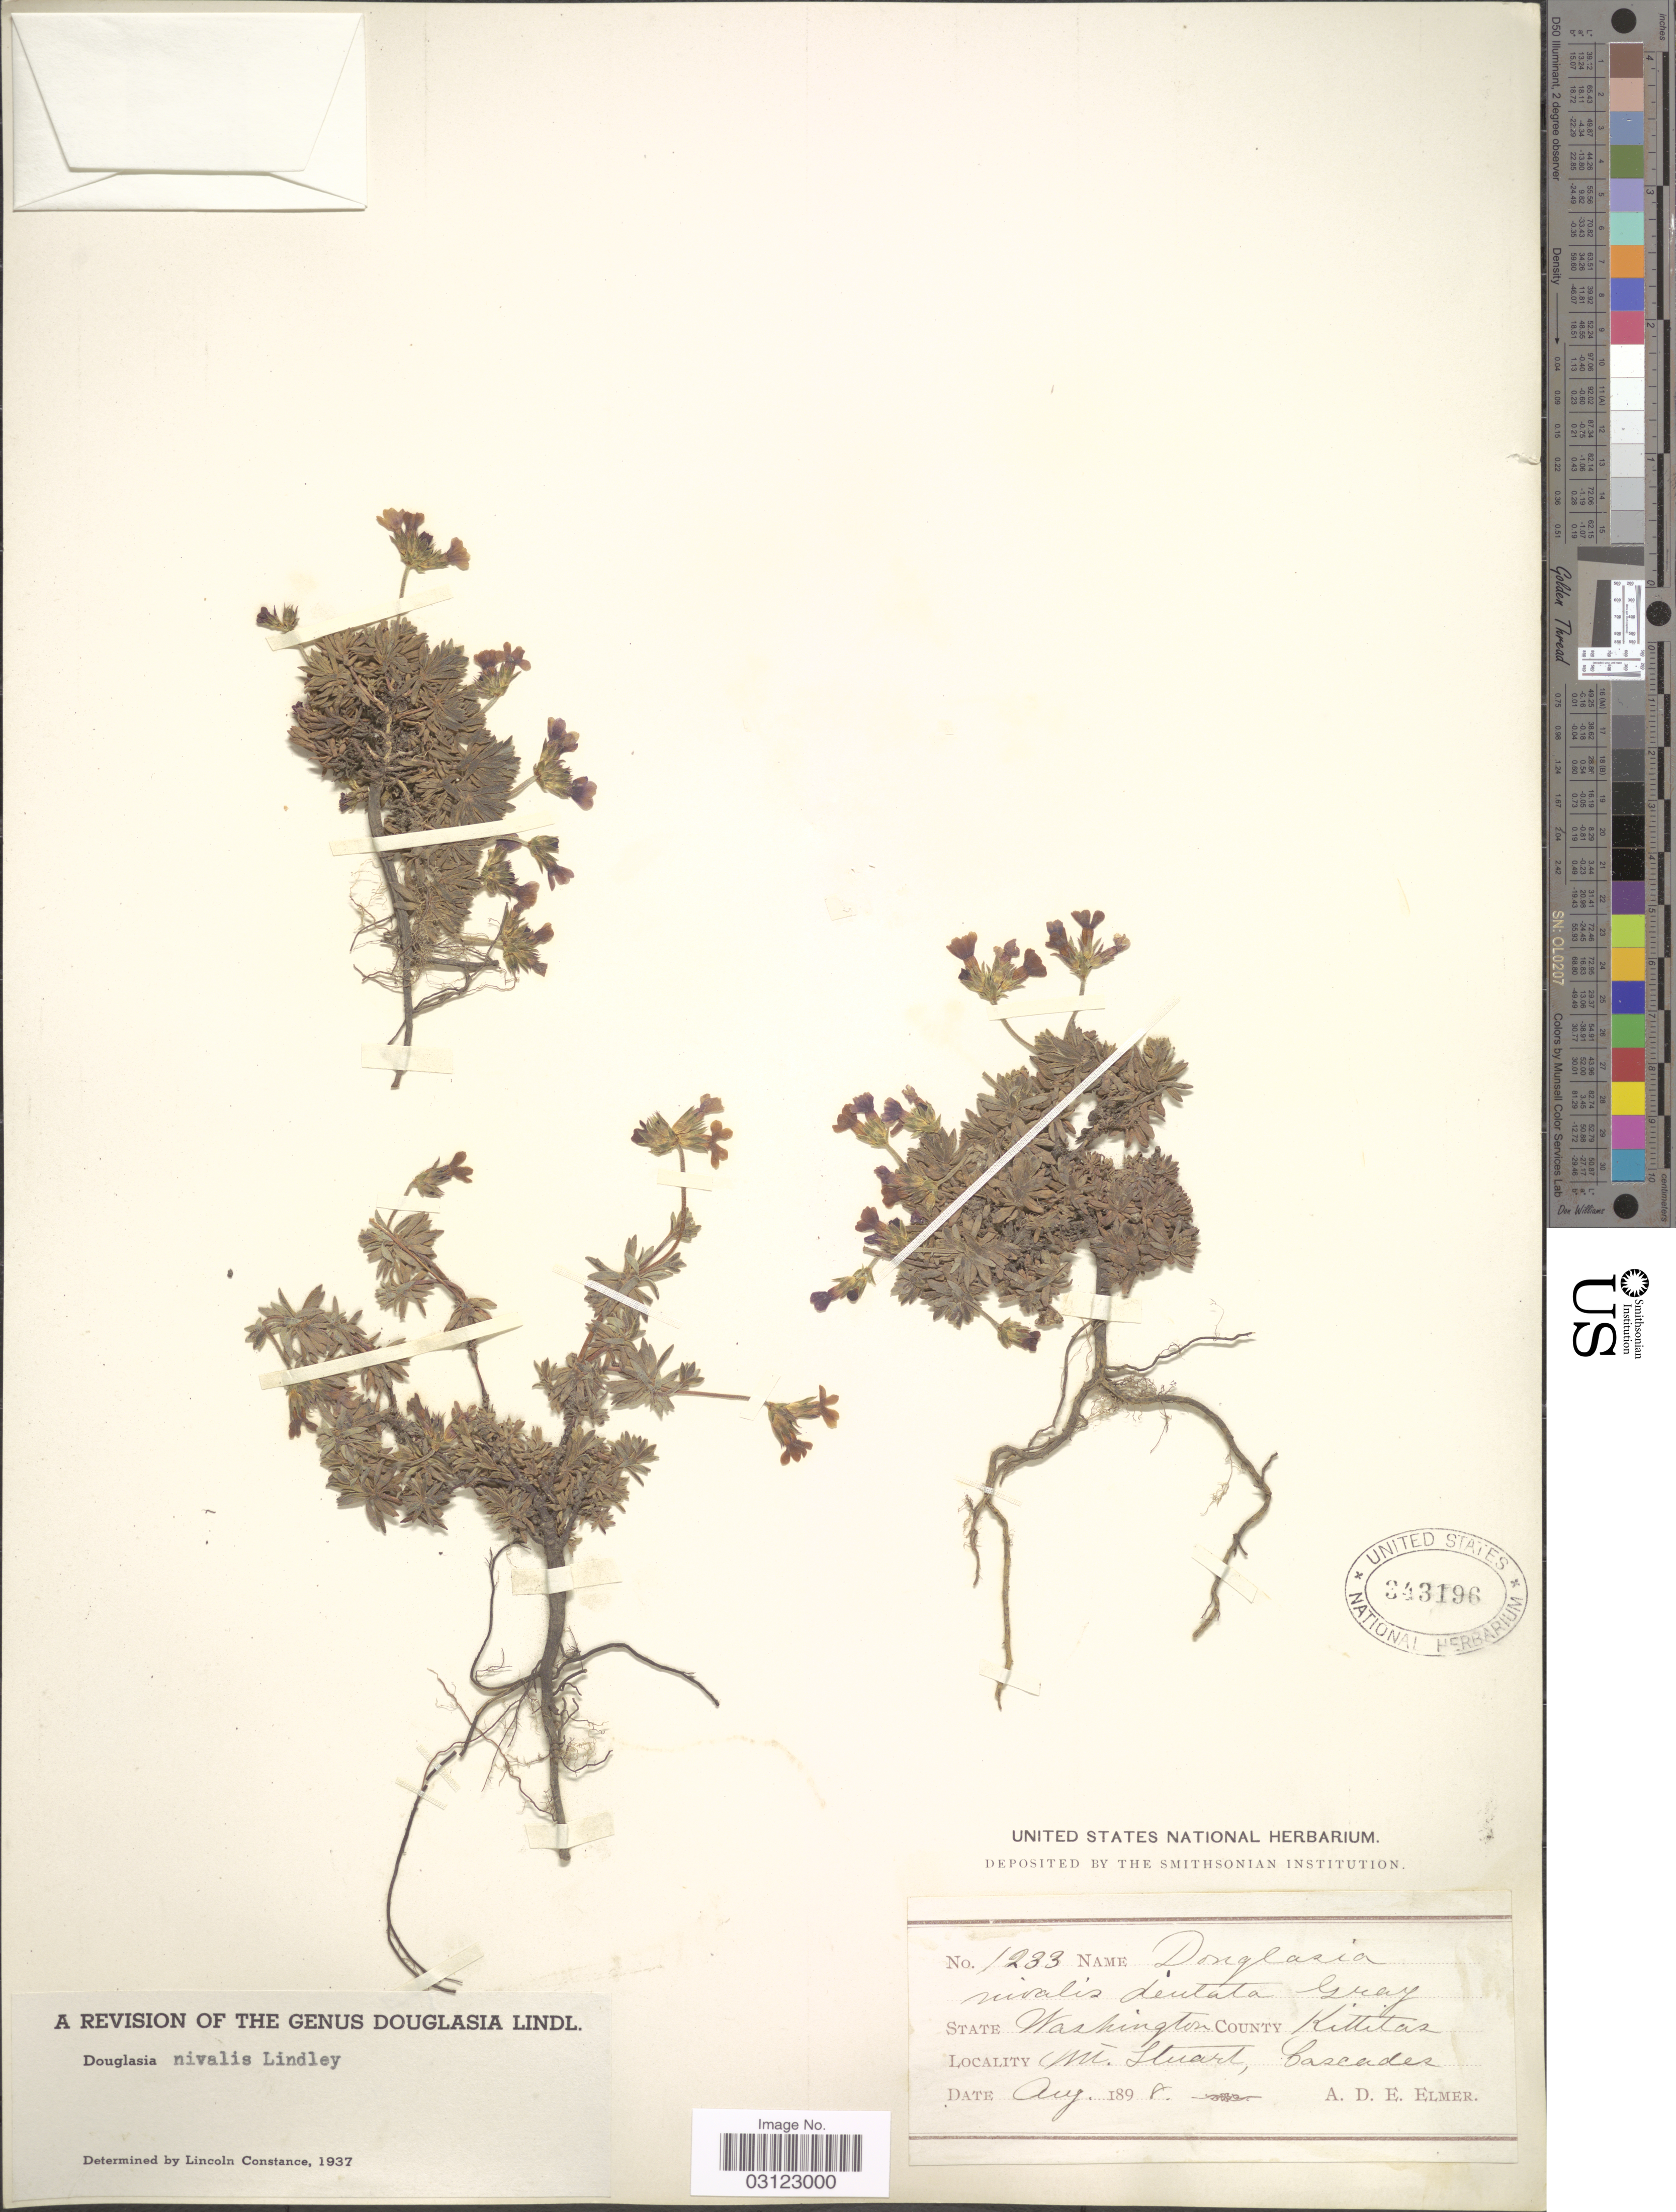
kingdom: Plantae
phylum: Tracheophyta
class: Magnoliopsida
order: Ericales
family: Primulaceae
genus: Douglasia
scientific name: Douglasia nivalis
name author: Lindl.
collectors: A. D. E. Elmer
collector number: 1233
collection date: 1898-08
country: United States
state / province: Washington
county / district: Kittitas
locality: County Kittitas. Mt. Stuart, Cascades.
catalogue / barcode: US 343196